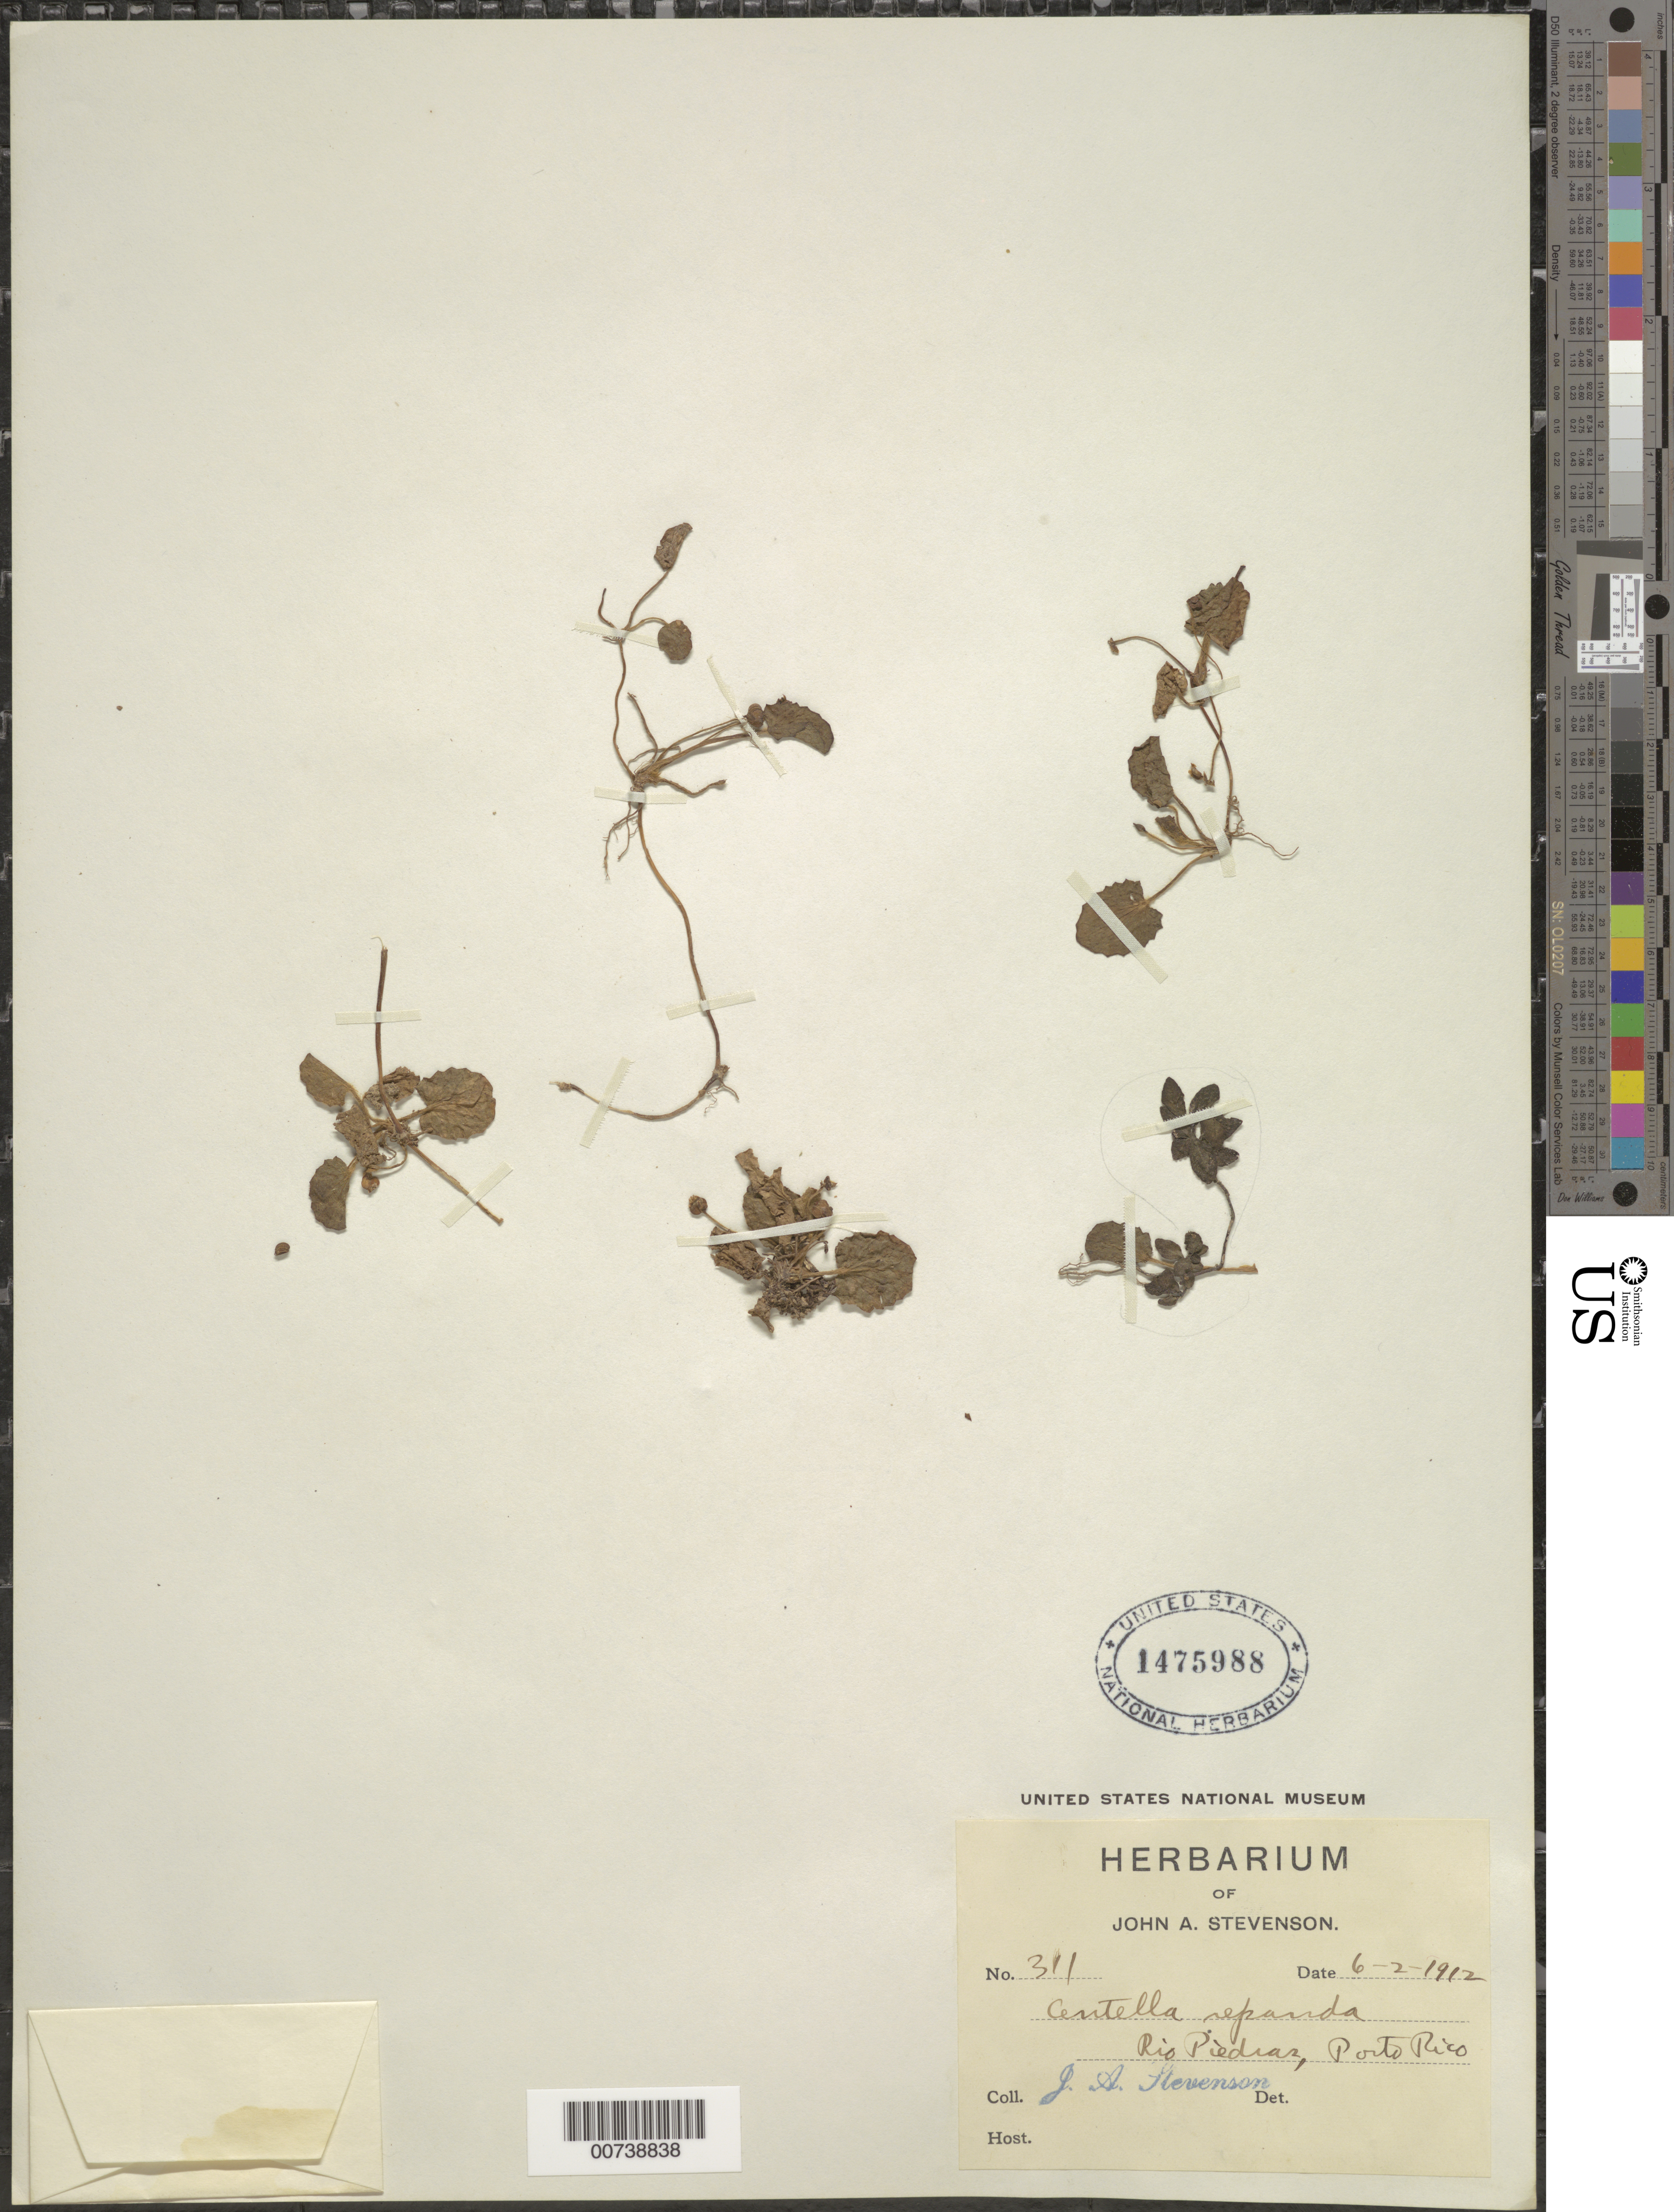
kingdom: Plantae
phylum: Tracheophyta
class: Magnoliopsida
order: Apiales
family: Apiaceae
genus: Centella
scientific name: Centella asiatica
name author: (L.) Urb.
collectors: J. Stevenson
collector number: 311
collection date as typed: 02 Jun 1912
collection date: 1912-06-02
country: Puerto Rico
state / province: San Juan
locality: Rio Piedras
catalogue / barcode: US 1475988